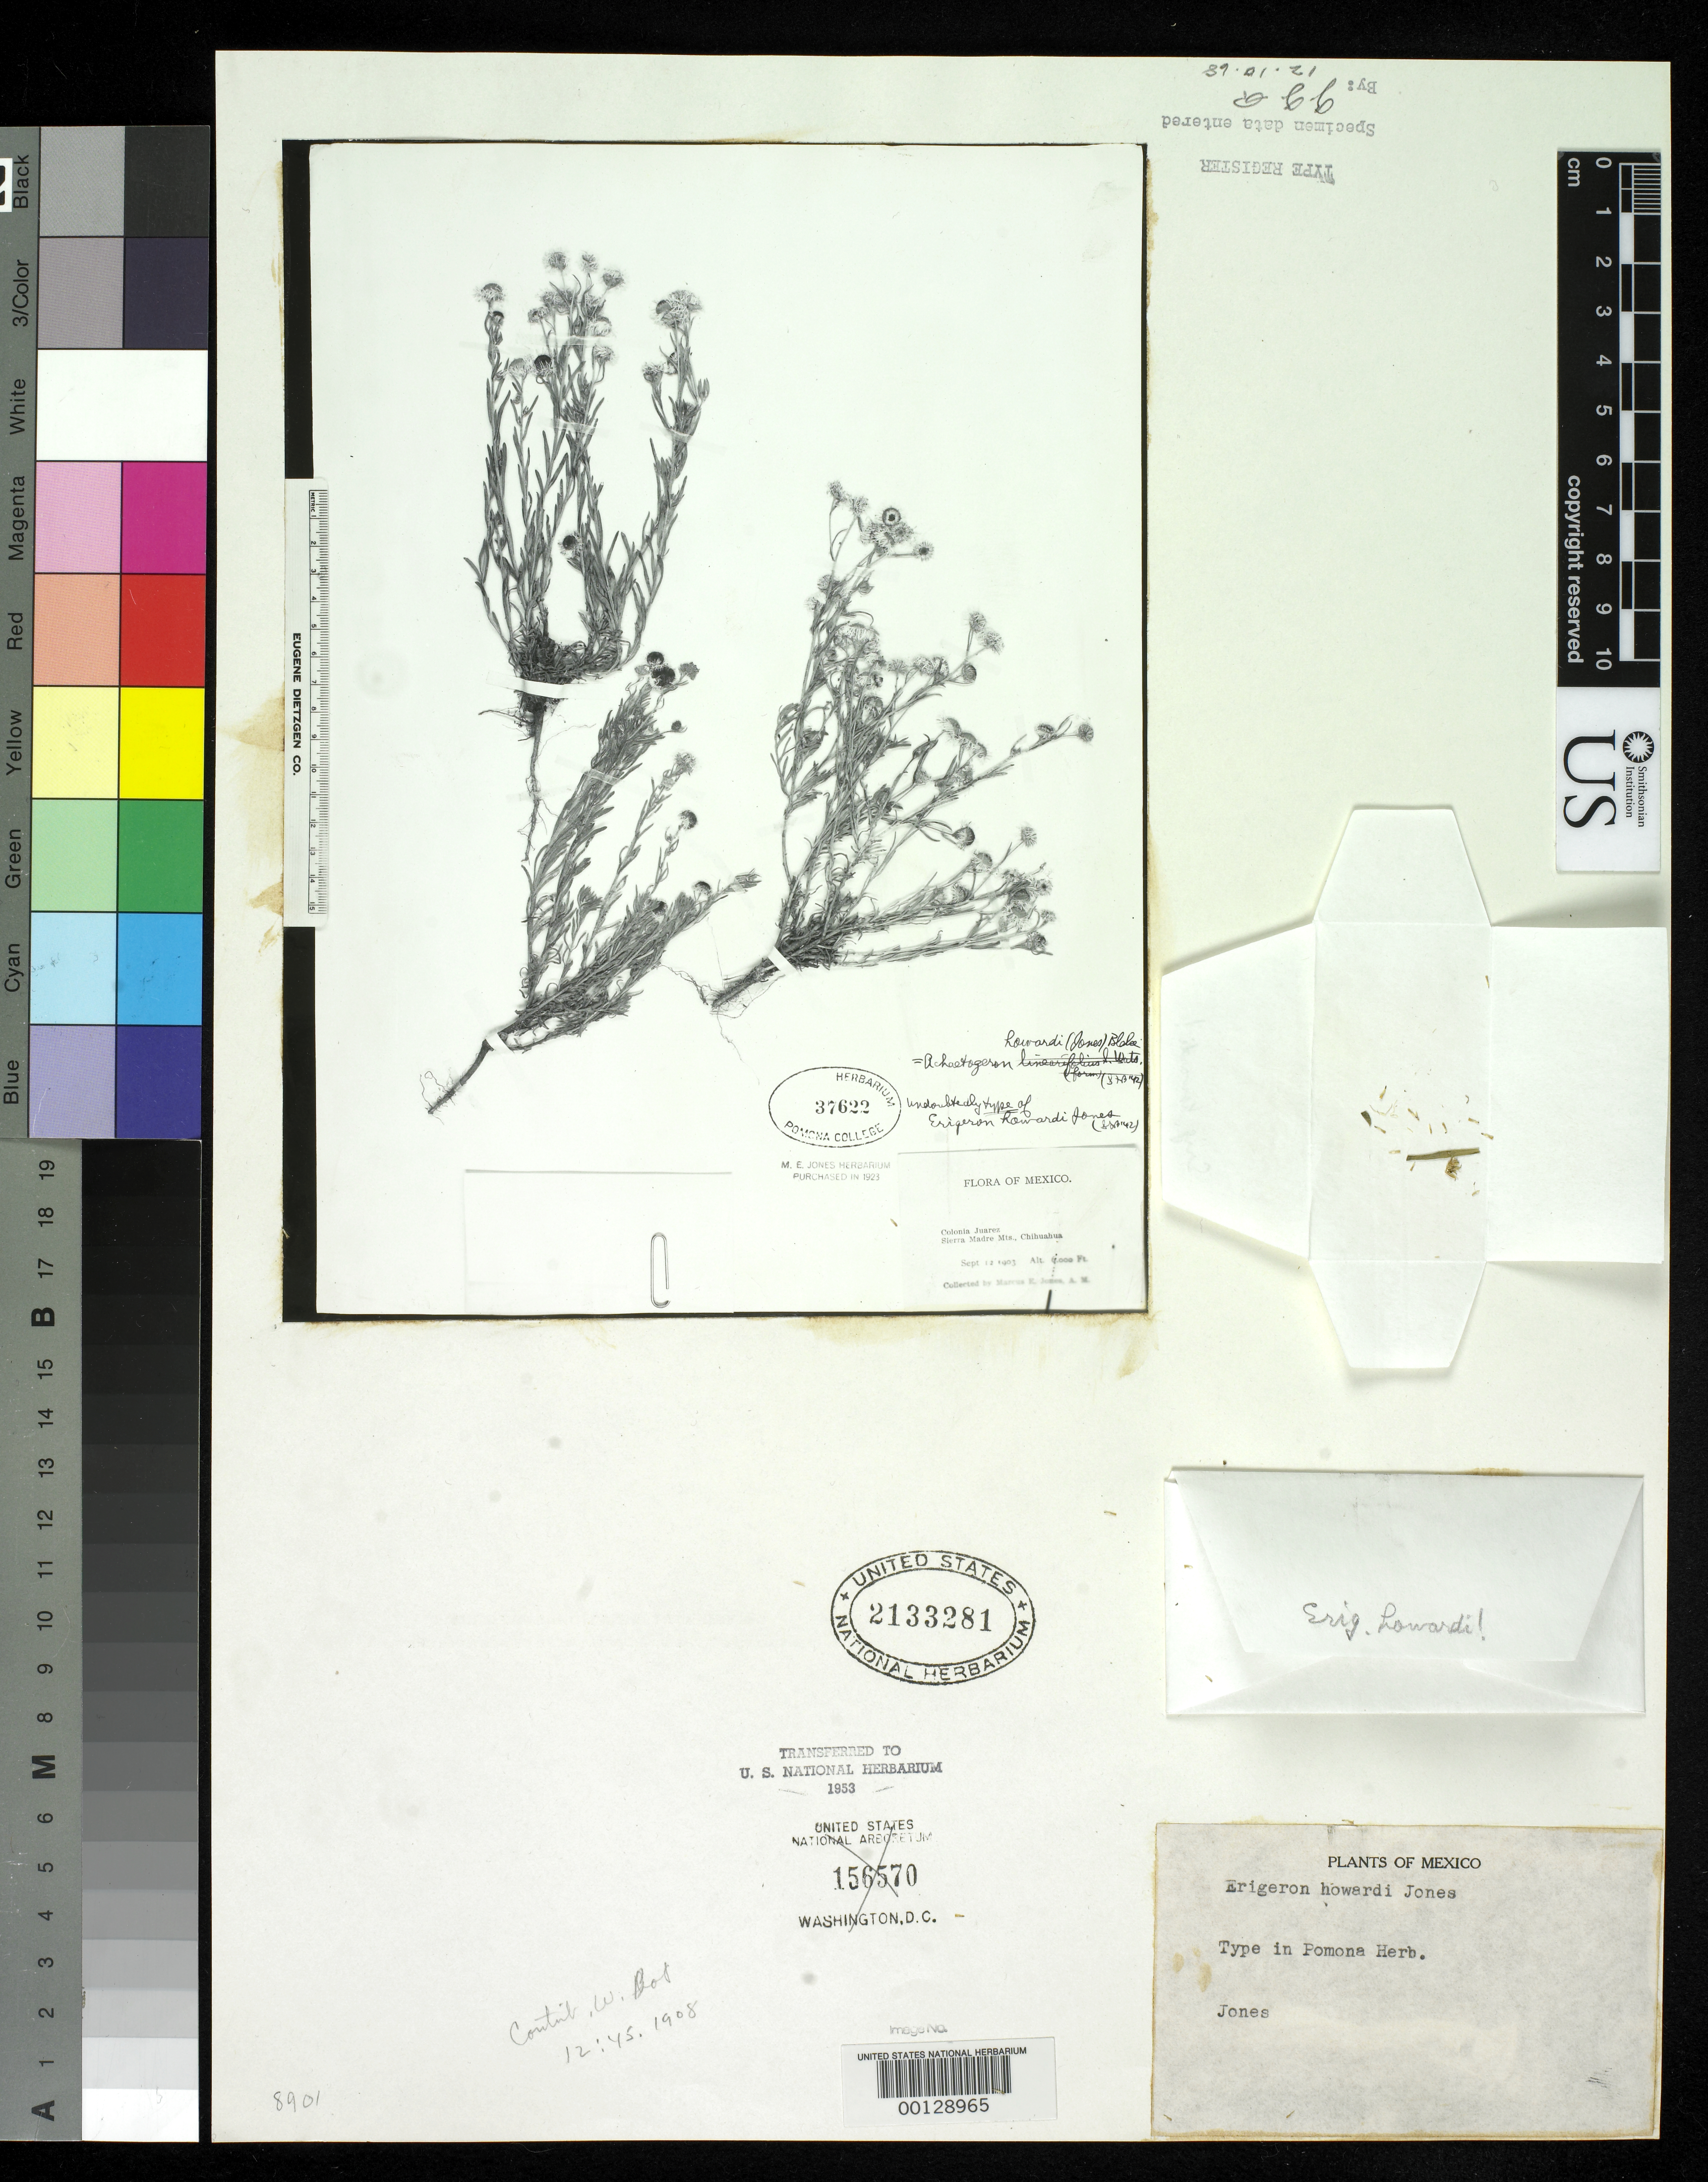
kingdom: Plantae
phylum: Tracheophyta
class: Magnoliopsida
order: Asterales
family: Asteraceae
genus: Erigeron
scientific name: Erigeron howardi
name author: M.E. Jones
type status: Type Fragment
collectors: M. E. Jones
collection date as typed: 12 Sep 1903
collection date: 1903-09-12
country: Mexico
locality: Colonia Juarez.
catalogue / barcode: US 2133281